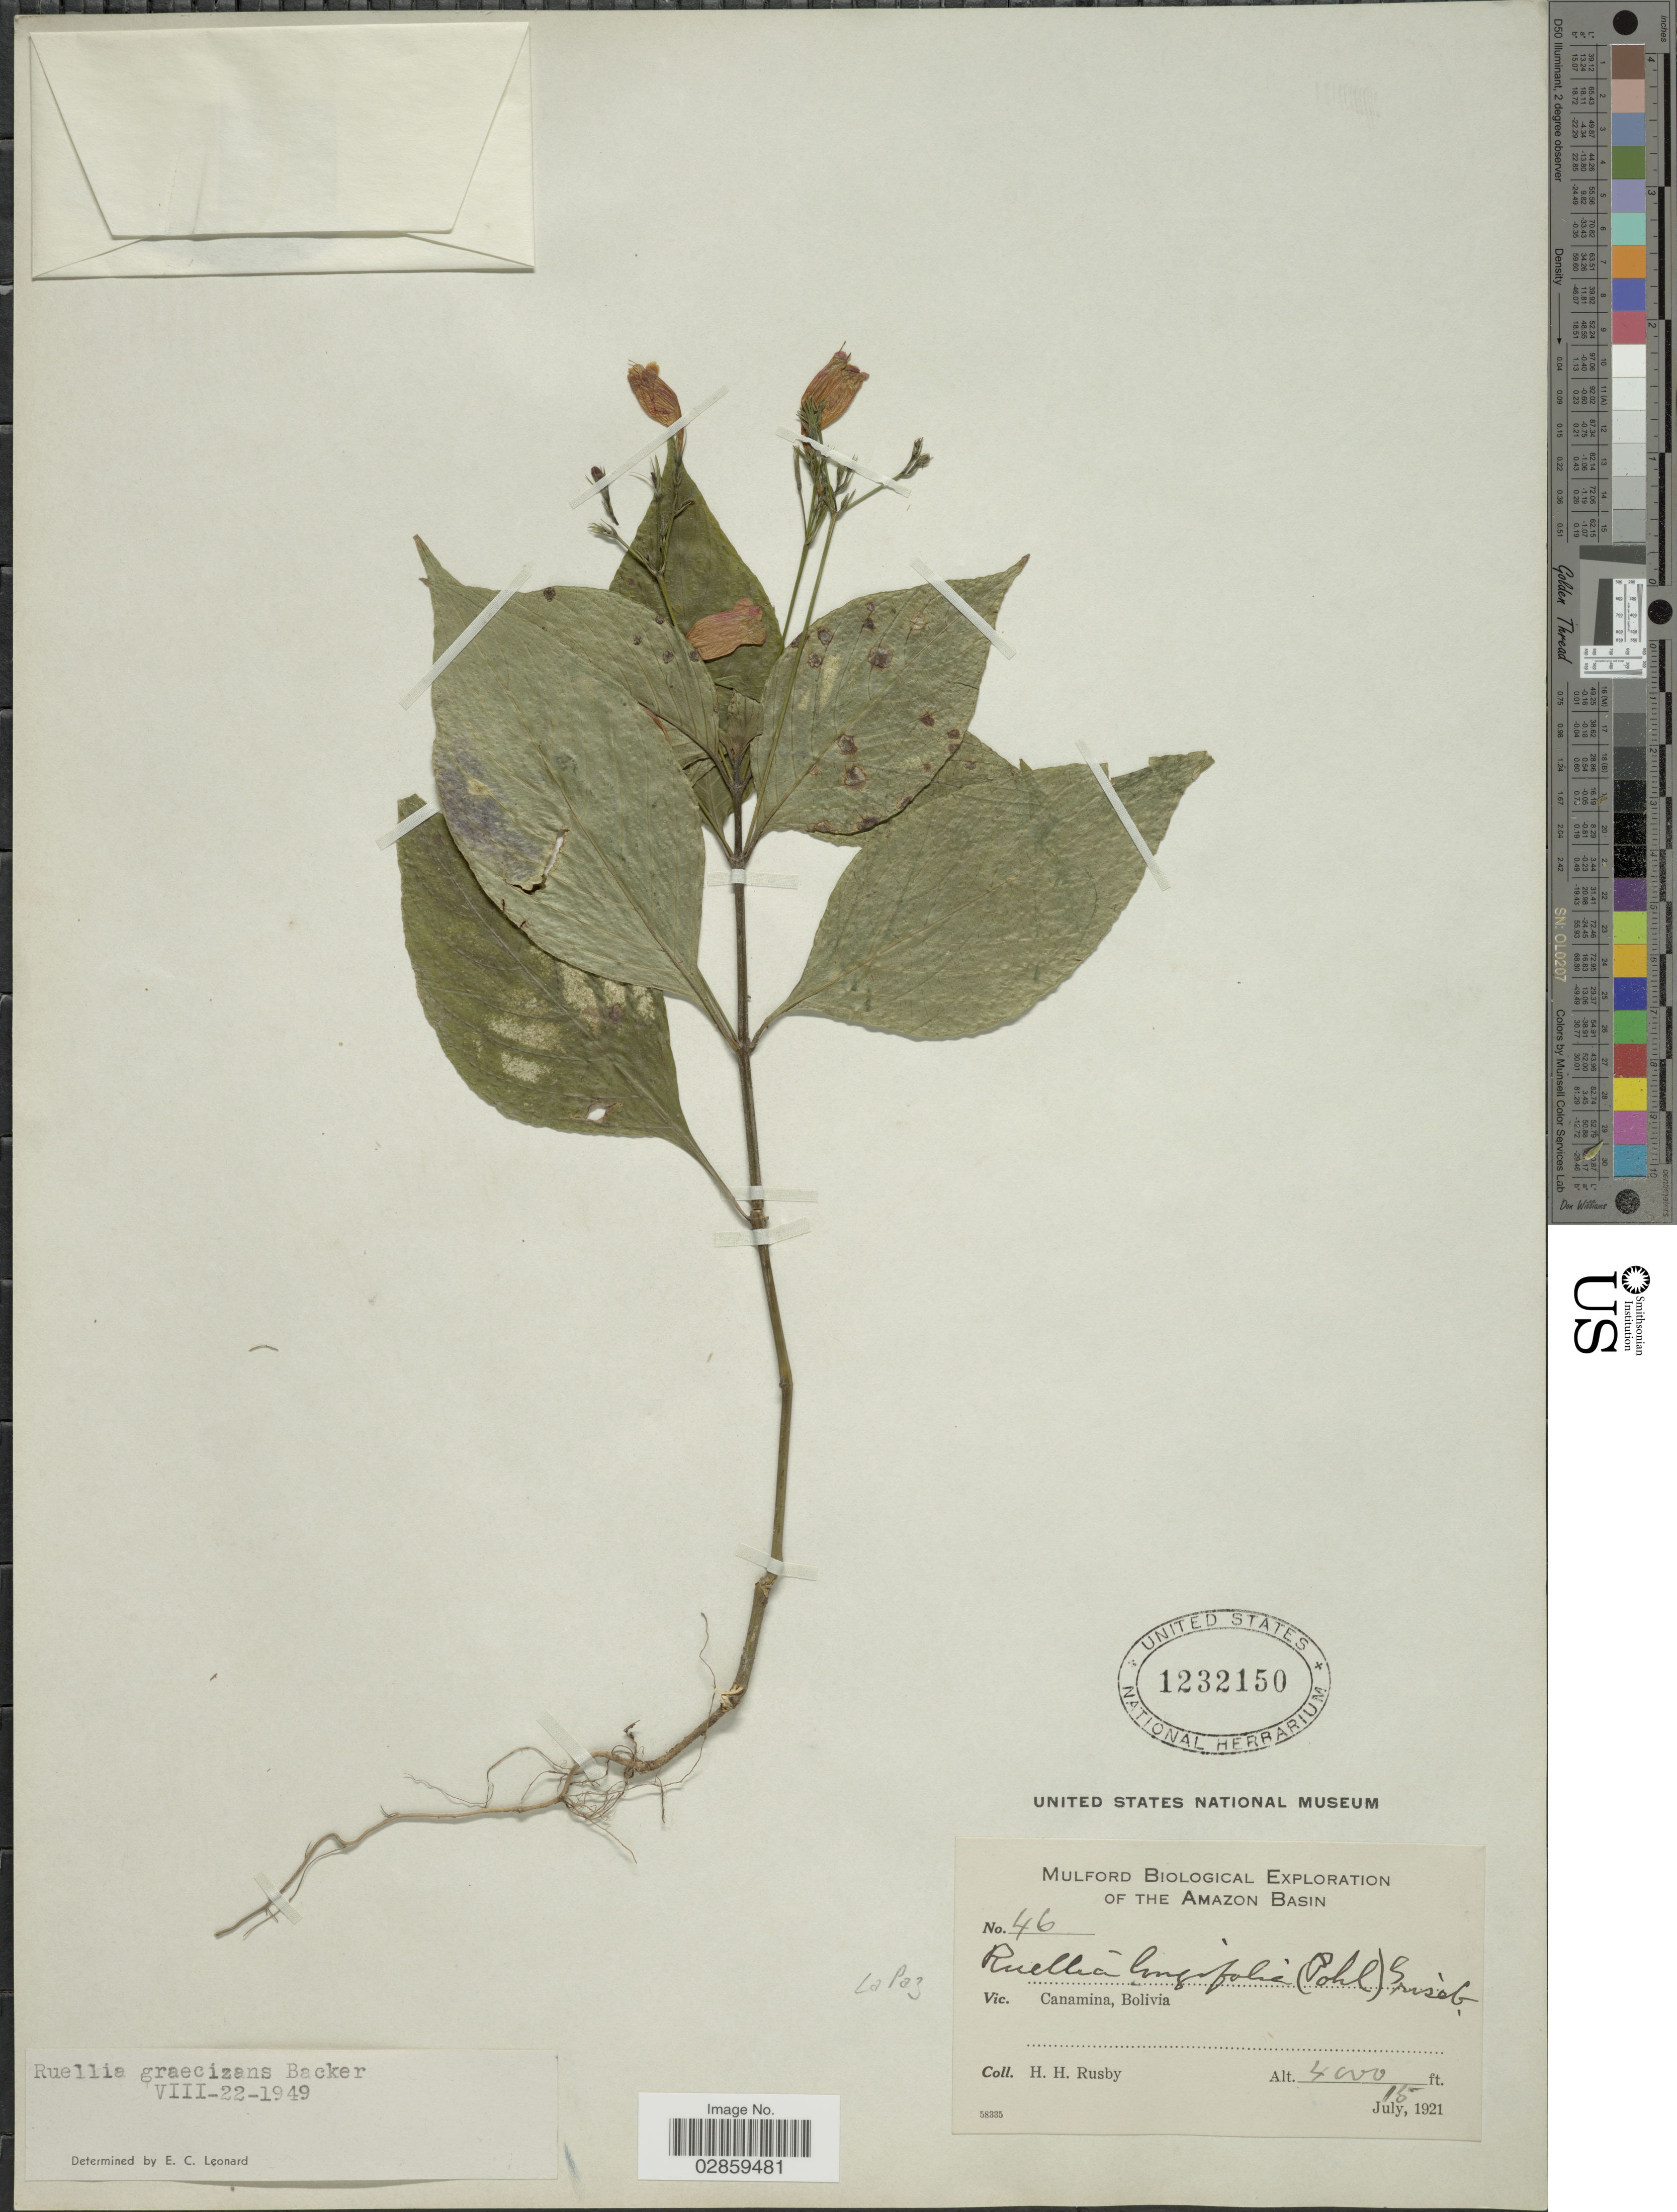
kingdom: Plantae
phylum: Tracheophyta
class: Magnoliopsida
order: Lamiales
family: Acanthaceae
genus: Ruellia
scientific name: Ruellia brevifolia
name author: (Pohl) C. Ezcurra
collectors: H. H. Rusby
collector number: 46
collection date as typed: July 15, 1921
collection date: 1921-07-15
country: Bolivia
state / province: La Paz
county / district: Inquisivi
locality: Cañamina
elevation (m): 1219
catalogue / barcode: US 1232150